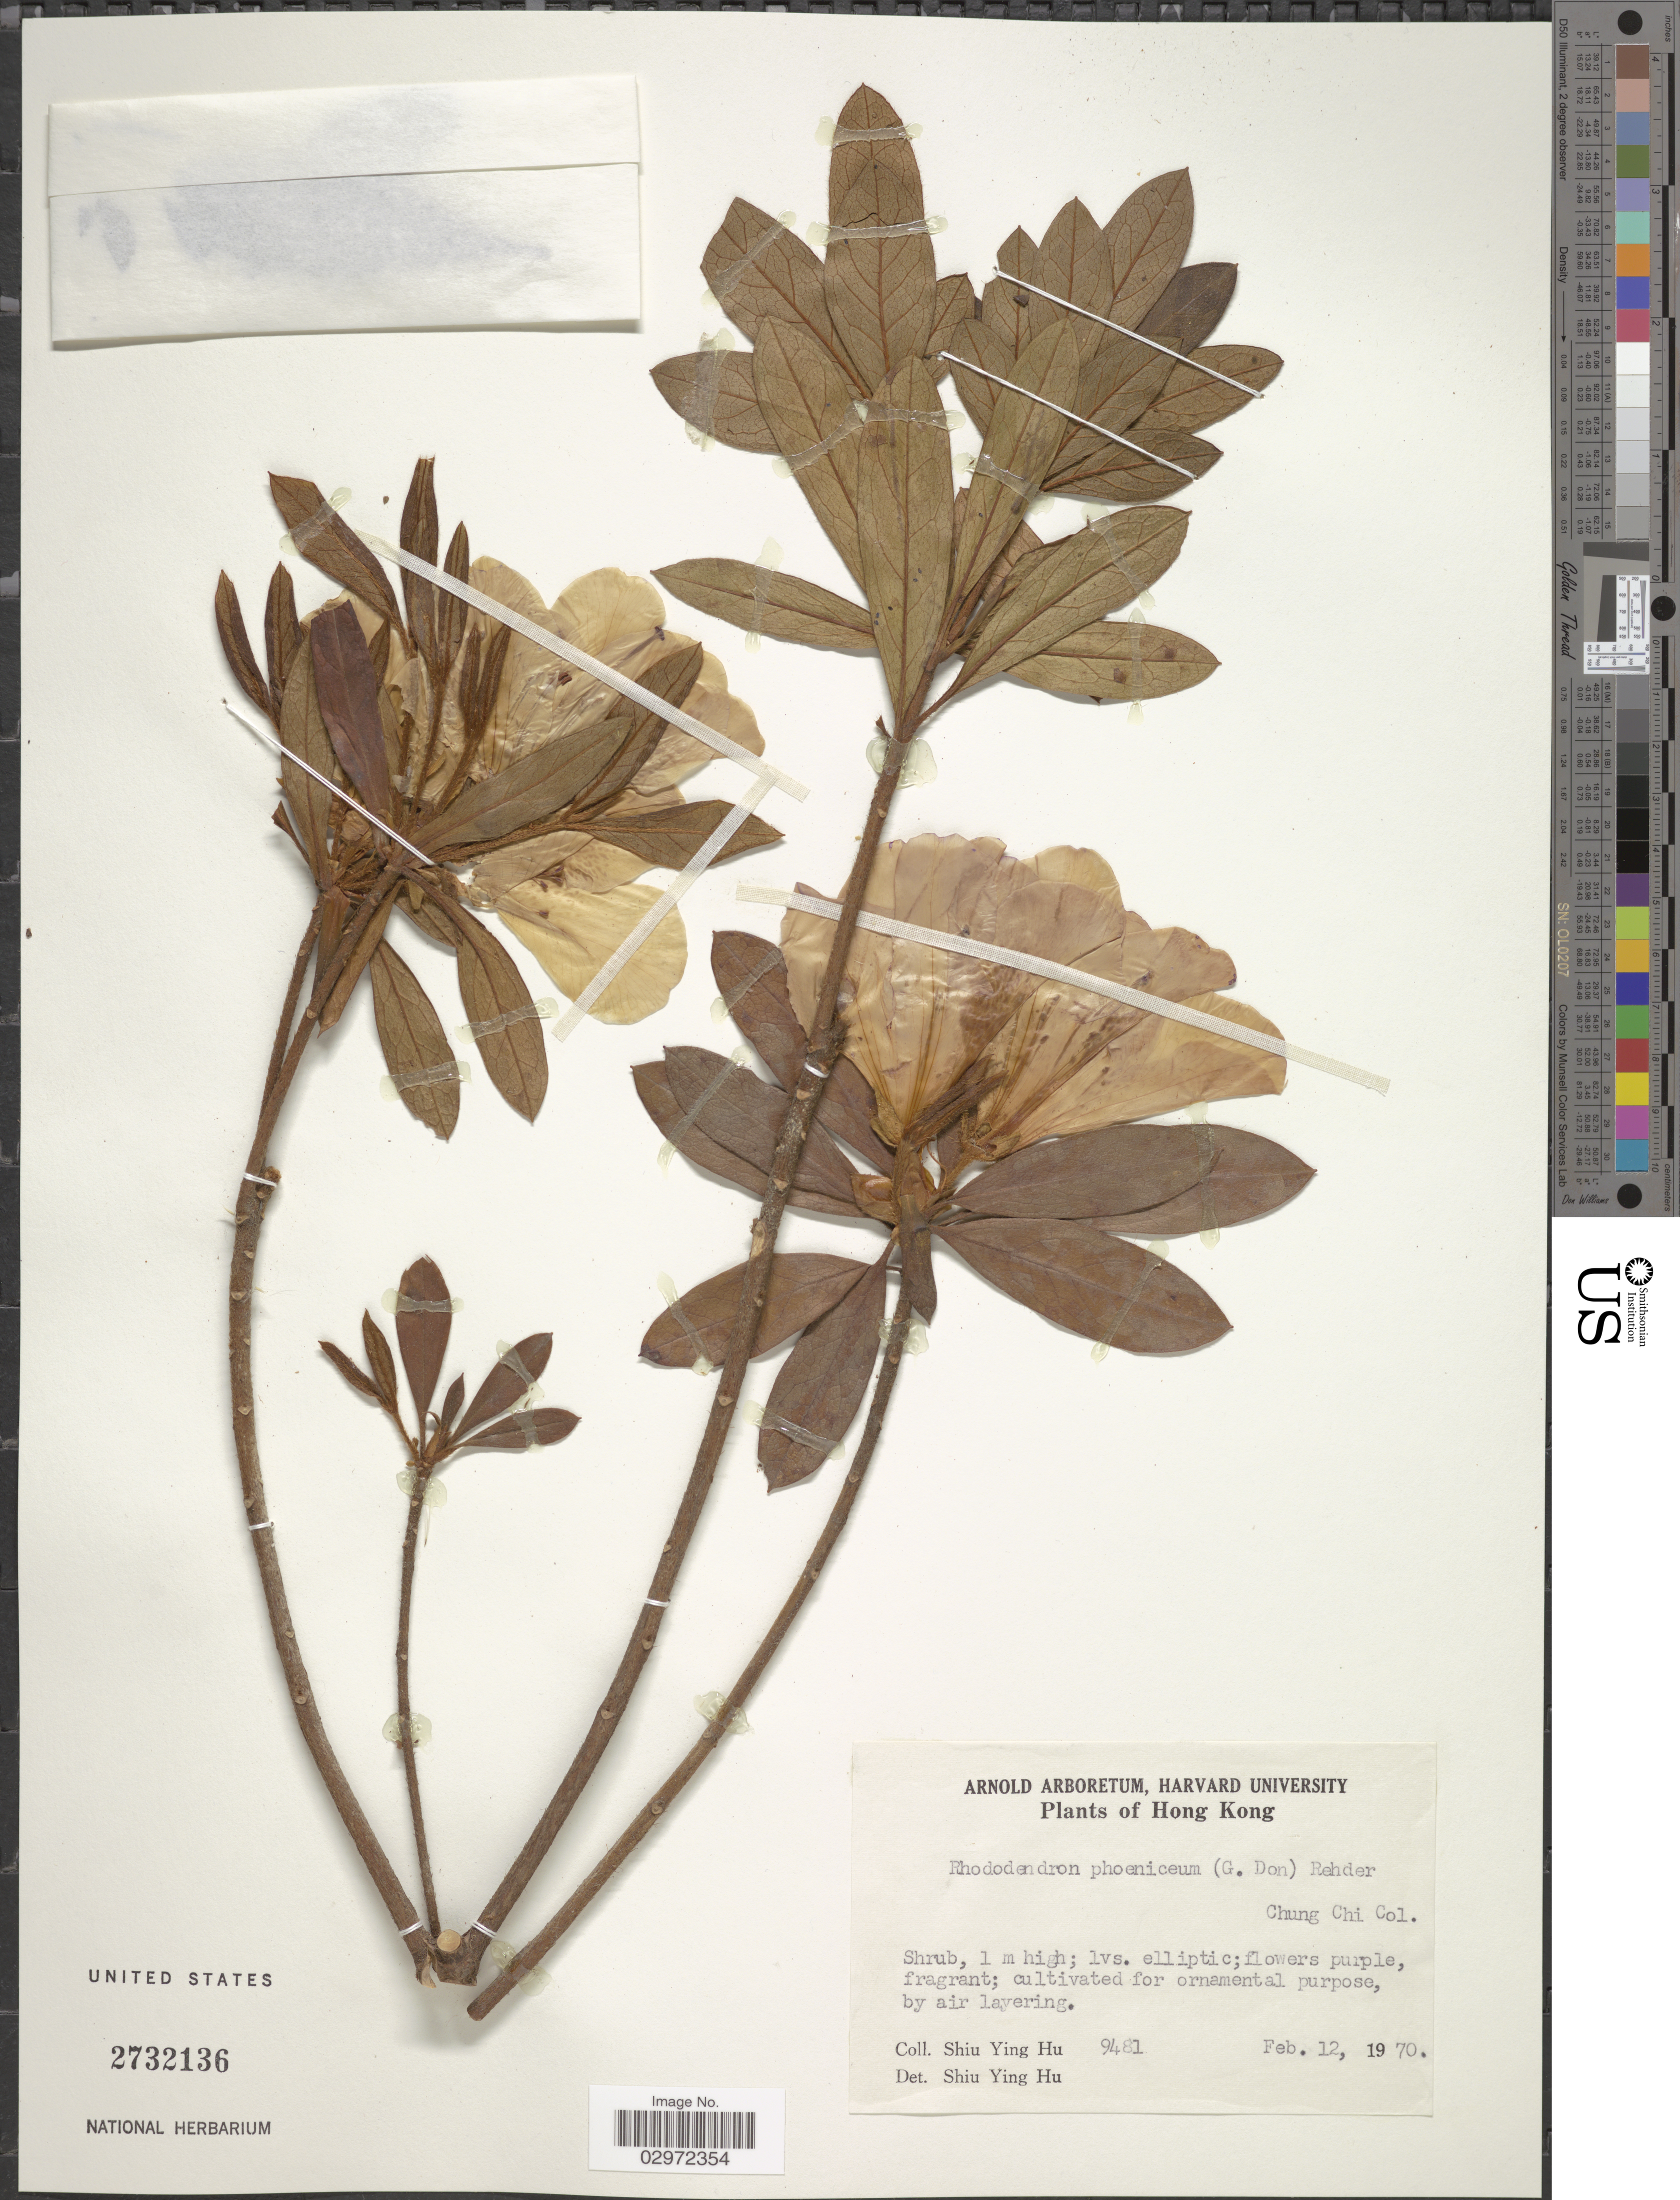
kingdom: Plantae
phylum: Tracheophyta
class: Magnoliopsida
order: Ericales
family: Ericaceae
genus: Rhododendron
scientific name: Rhododendron phoeniceum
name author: G. Don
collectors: S. Y. Hu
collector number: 9481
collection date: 1970-02-12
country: China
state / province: Hong Kong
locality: Chung Chi Col.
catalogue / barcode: US 2732136